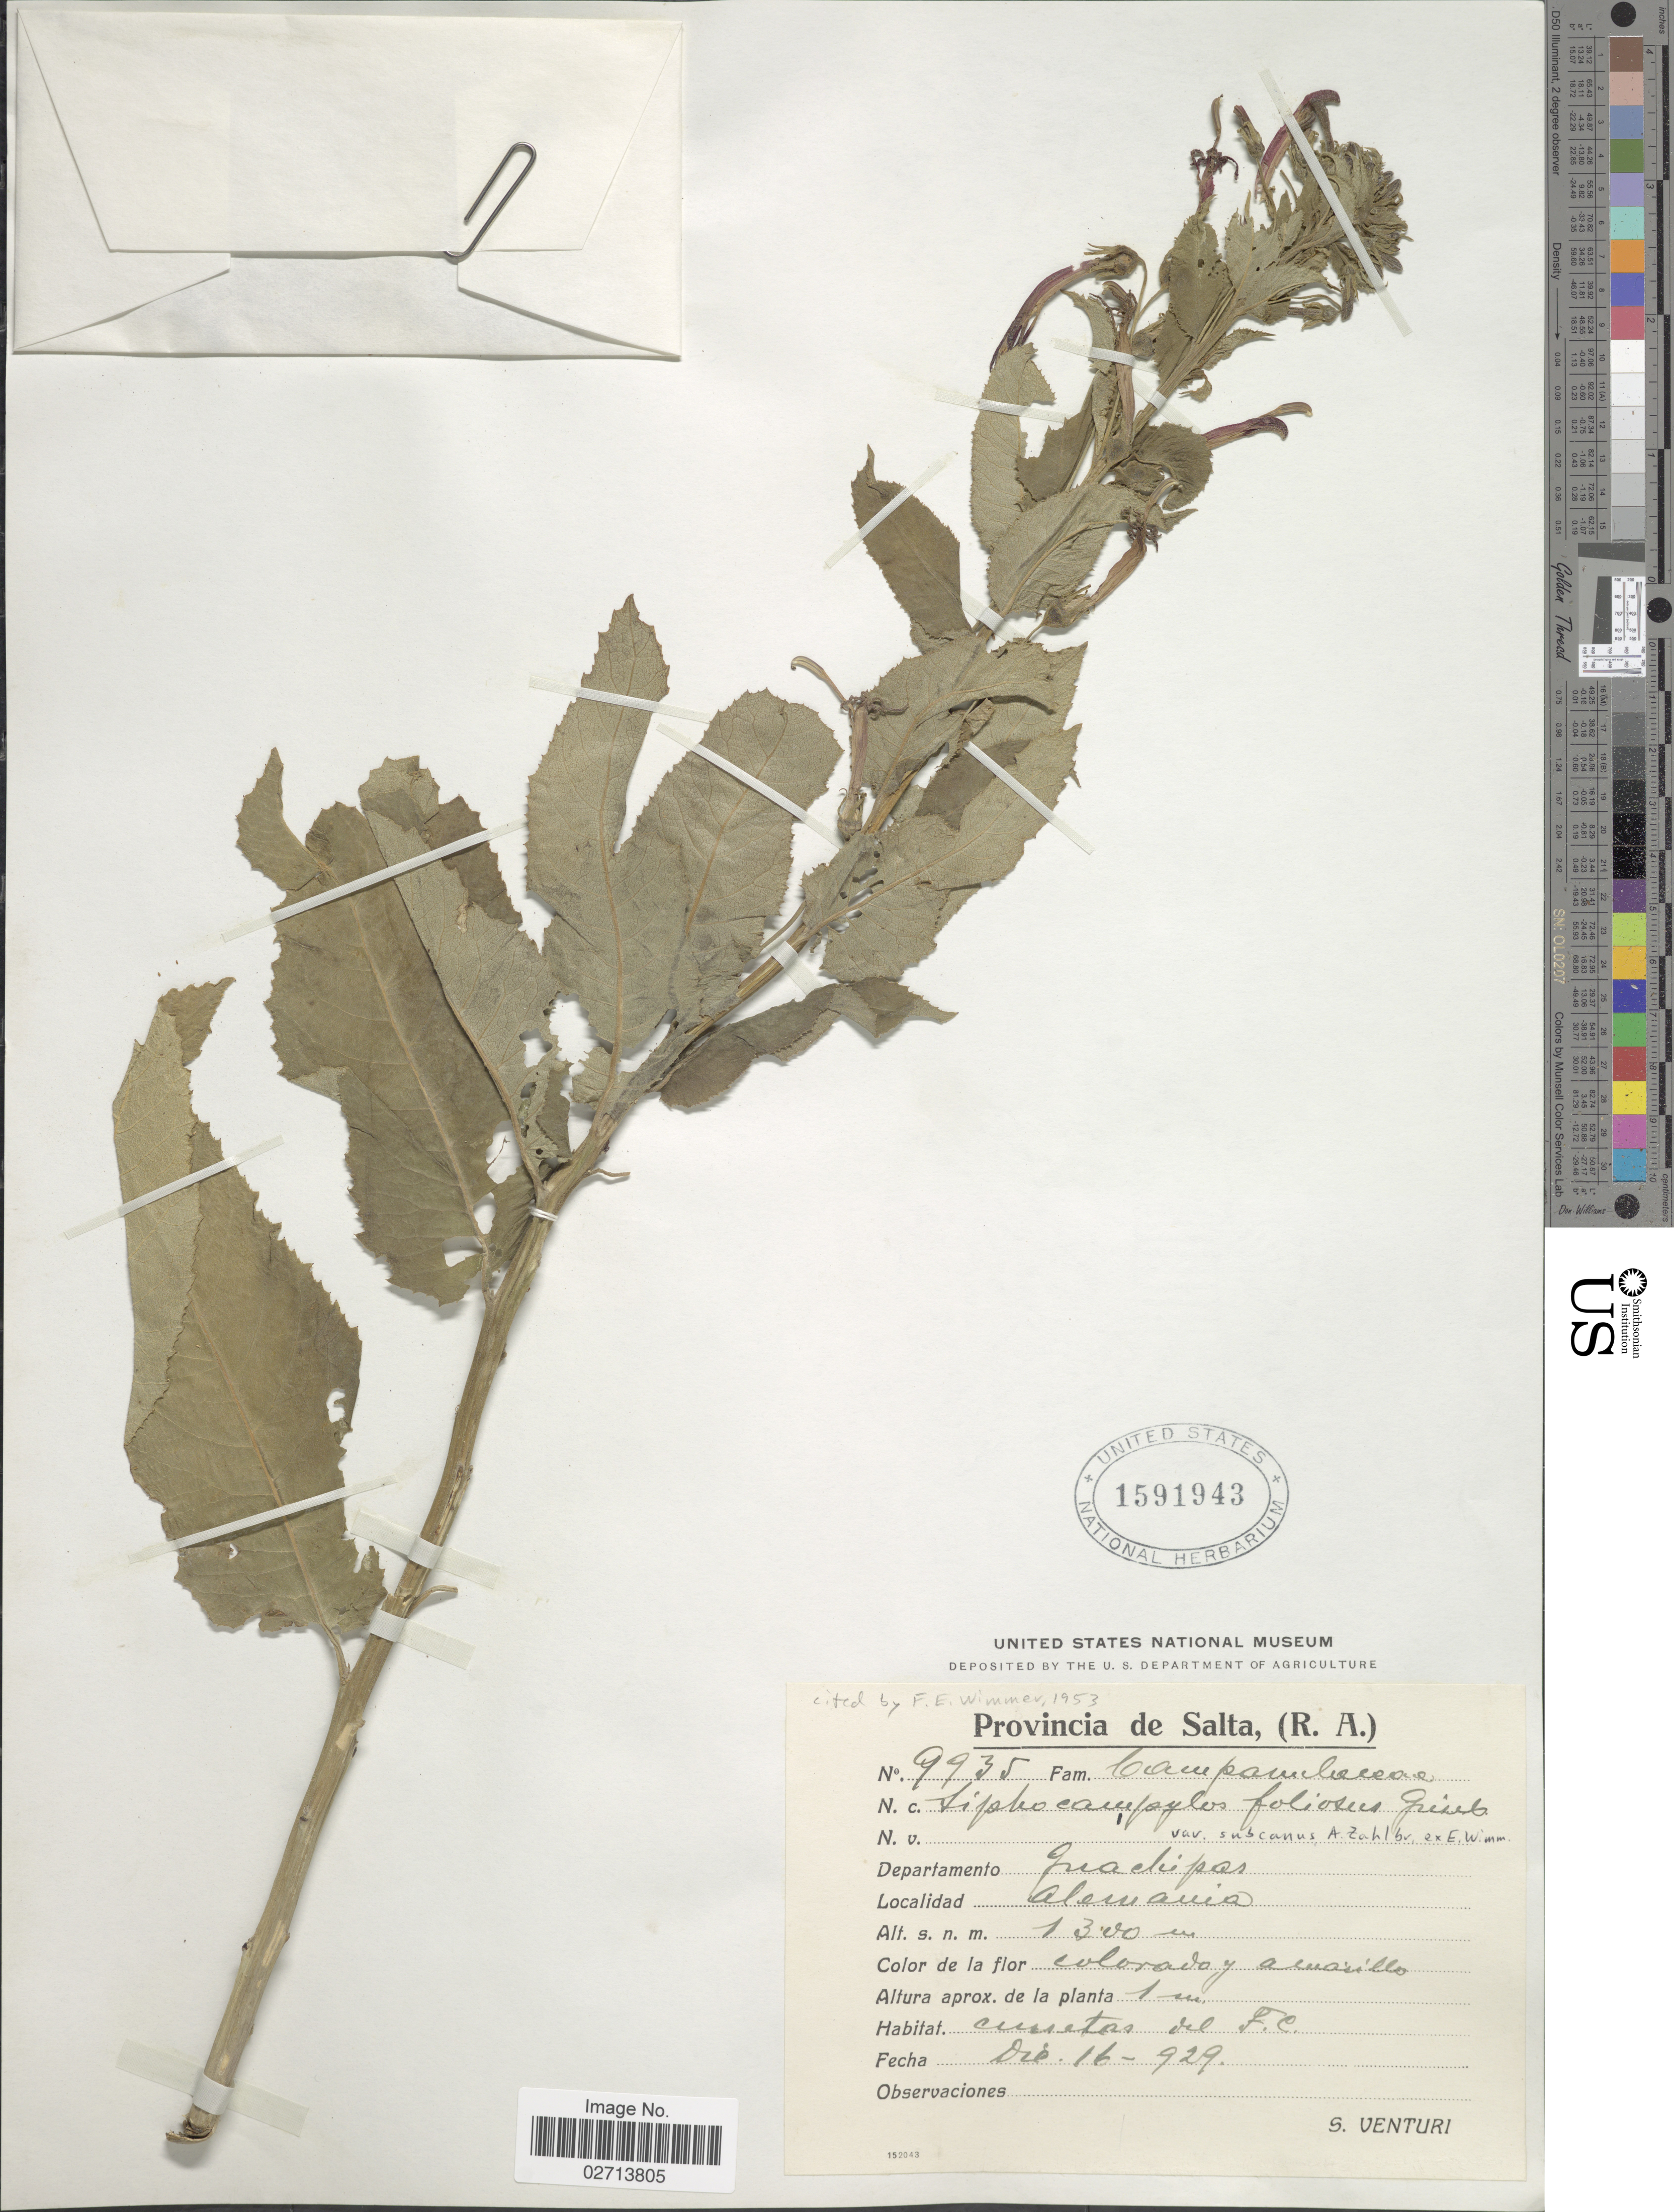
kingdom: Plantae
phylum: Tracheophyta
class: Magnoliopsida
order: Asterales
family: Campanulaceae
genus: Siphocampylus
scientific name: Siphocampylus foliosus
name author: Griseb.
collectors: S. Venturi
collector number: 9935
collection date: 1929-12-16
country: Argentina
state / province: Salta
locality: (R.A.). Departamento Guachipas, Alemania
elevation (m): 1300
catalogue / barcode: US 1591943